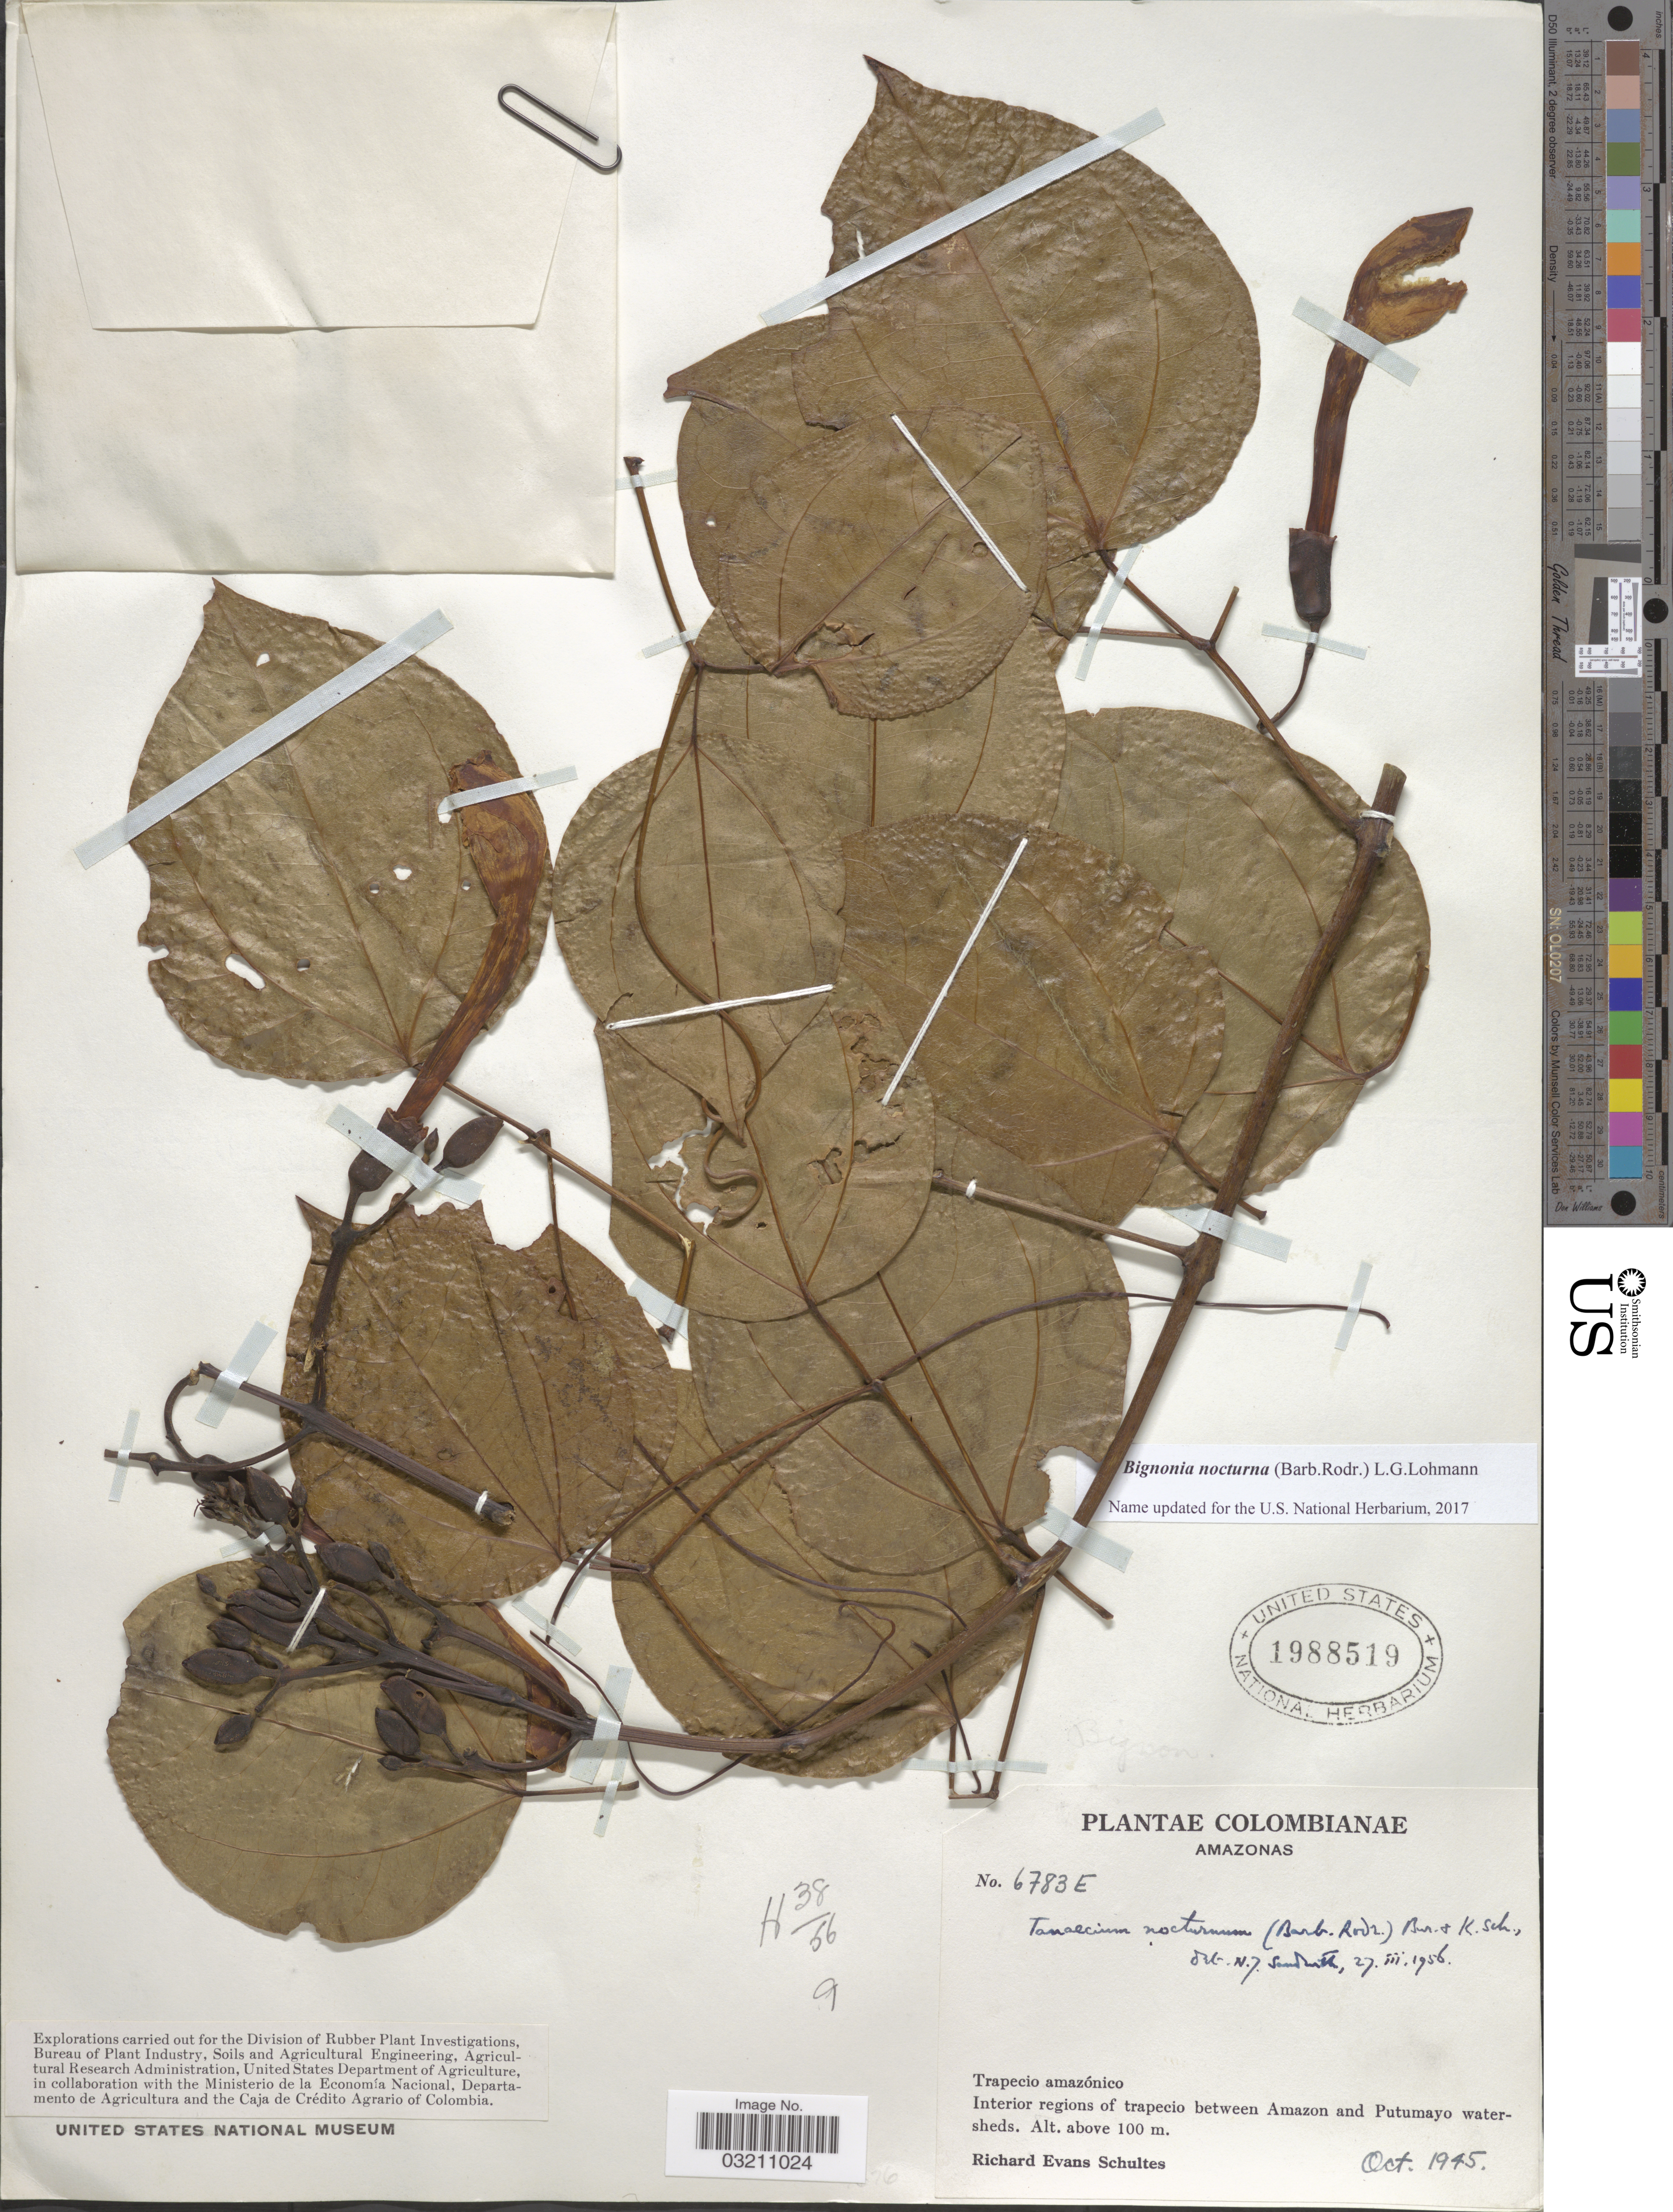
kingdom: Plantae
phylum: Tracheophyta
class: Magnoliopsida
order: Lamiales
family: Bignoniaceae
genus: Bignonia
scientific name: Bignonia nocturna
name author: (Barb. Rodr.) L.G. Lohmann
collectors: R. E. Schultes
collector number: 6783E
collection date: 1945-10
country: Colombia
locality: Trapecio amazónico. Interior regions of tapecio between Amazon and Putumayo watersheds.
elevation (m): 100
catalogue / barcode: US 1988519